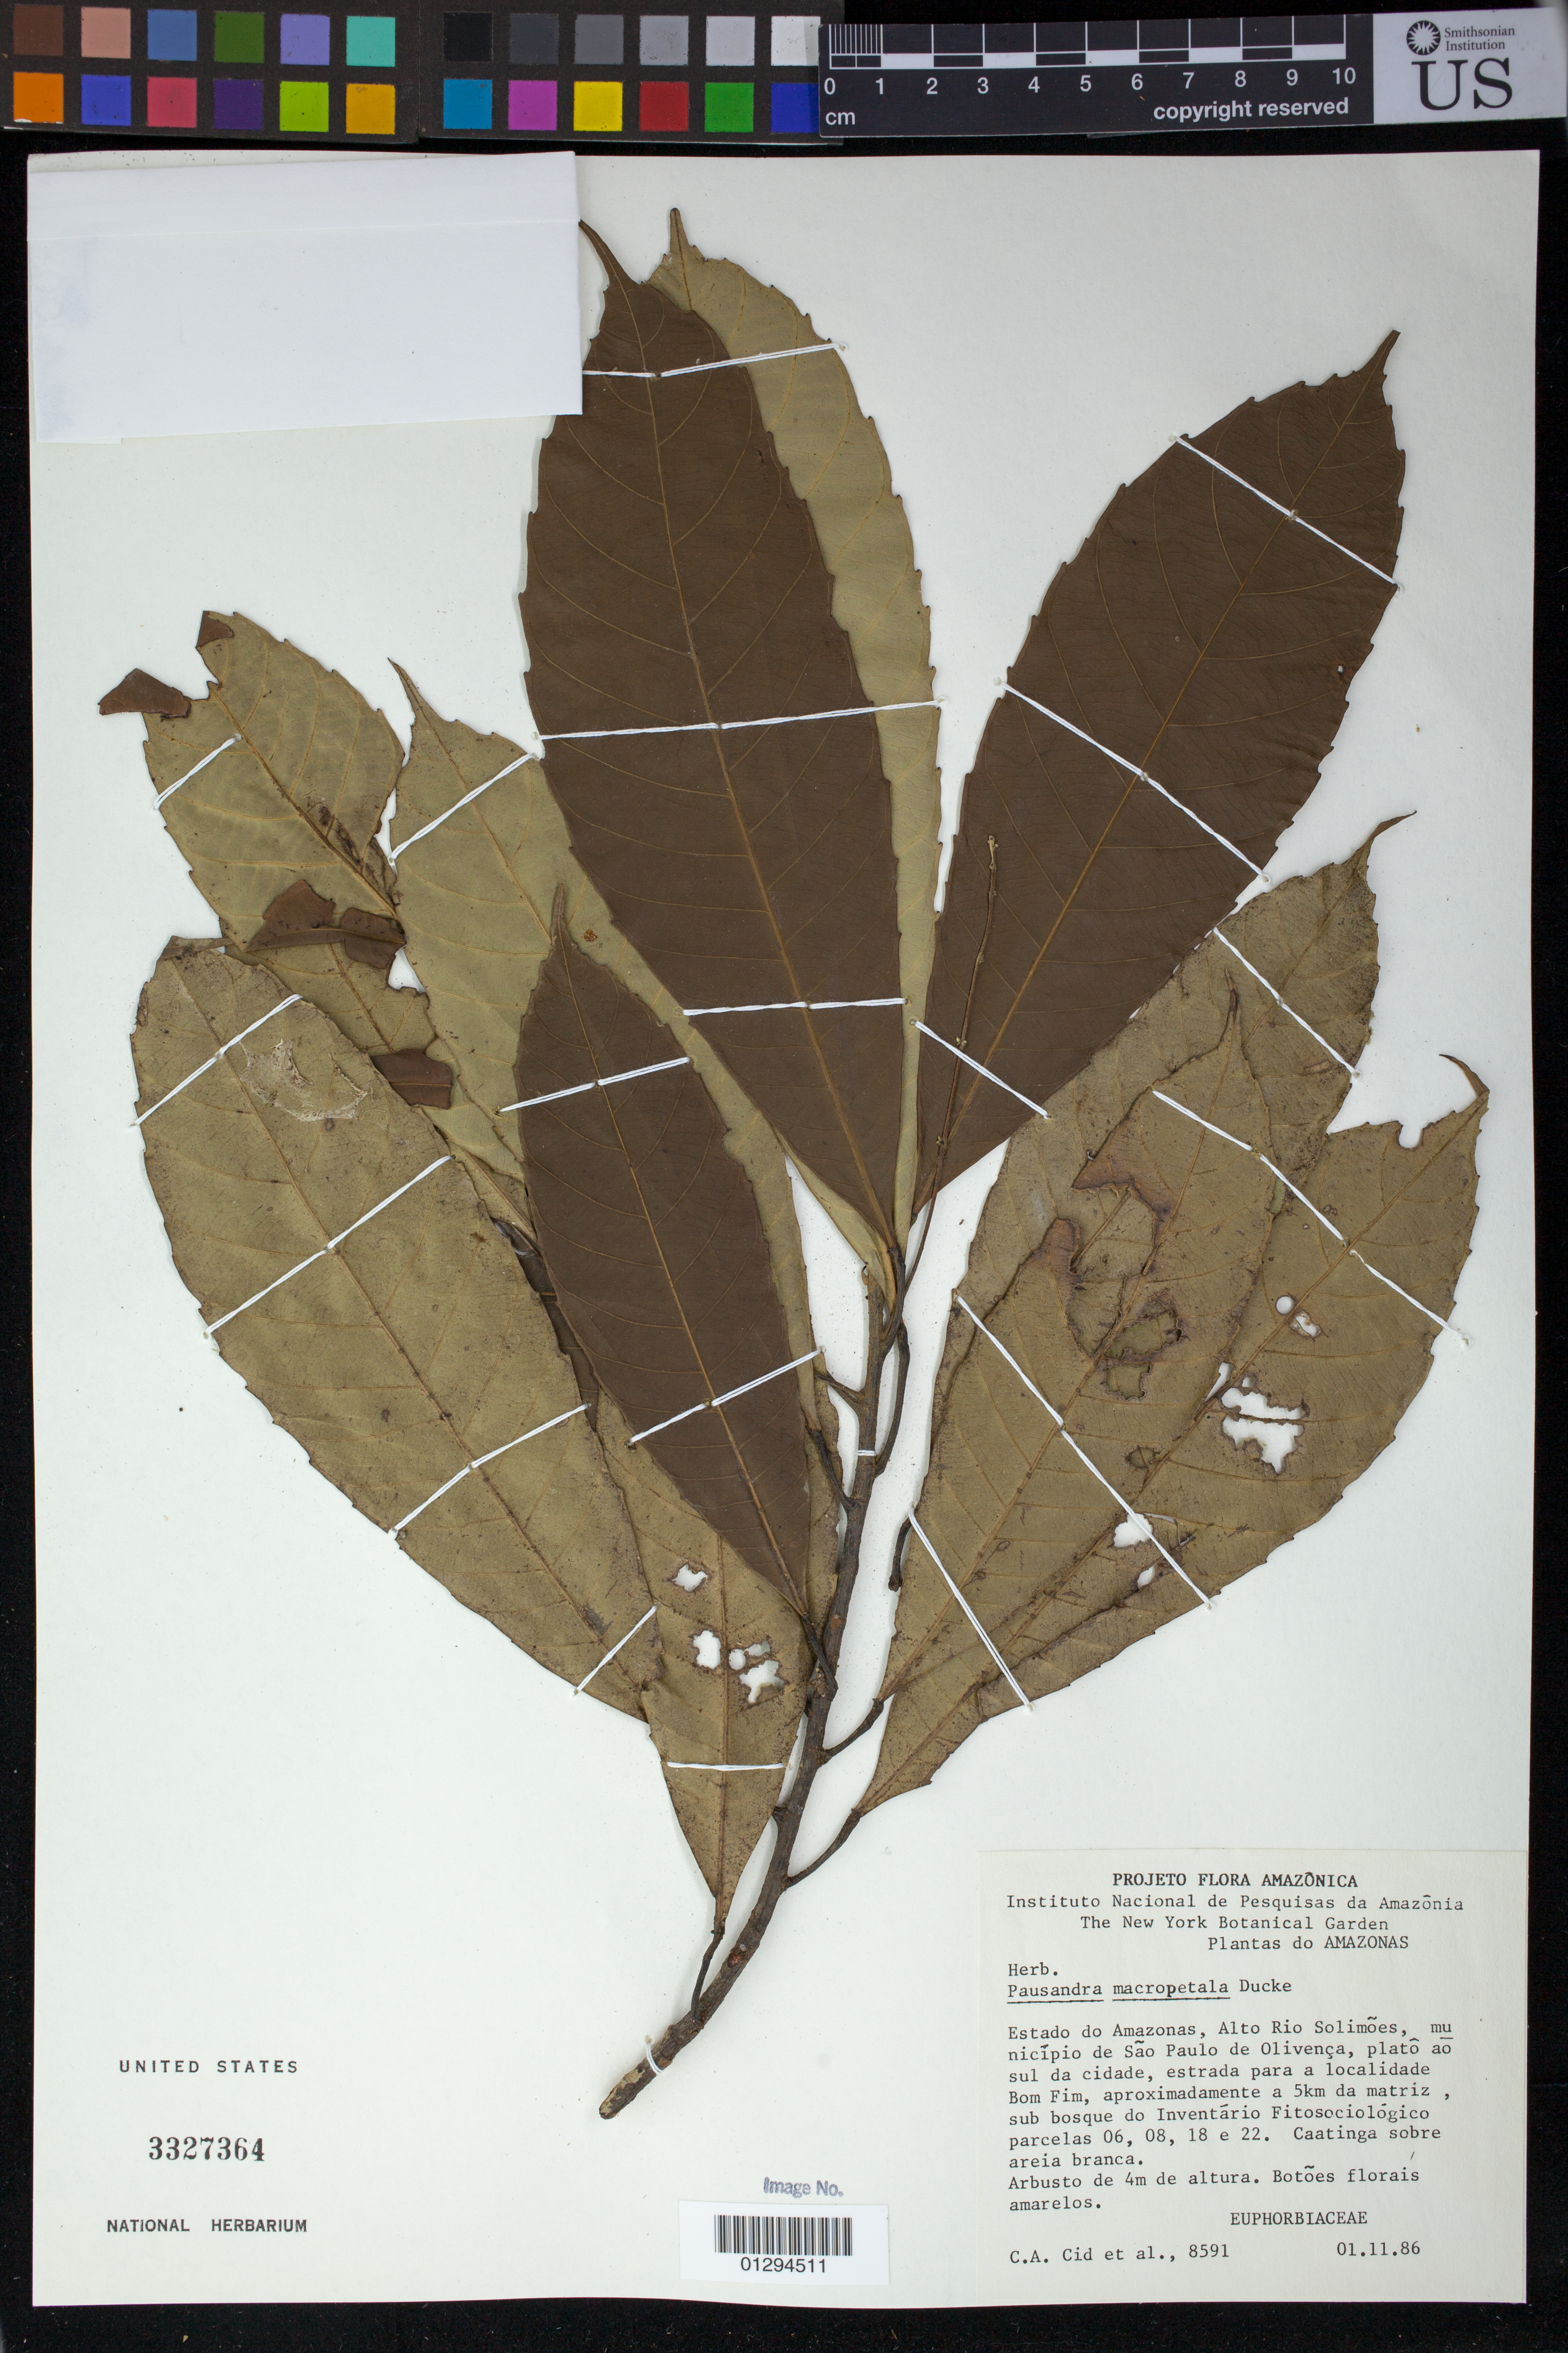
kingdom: Plantae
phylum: Tracheophyta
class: Magnoliopsida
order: Malpighiales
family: Euphorbiaceae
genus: Pausandra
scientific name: Pausandra macropetala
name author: Ducke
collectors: C. A. Cid Ferreira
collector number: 8591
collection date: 1986-11-01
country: Brazil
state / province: Amazonas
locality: Alto Rio Solimoes, municipio de Sao Paulo de Olivenca, plato ao sul da cidade, estrada para a localidade Bom Fim, aproximadamente a 5km a matriz, sub bosque do Inventario Fitosociologico parcelas 06, 08, 18 e 22.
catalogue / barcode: US 3327364